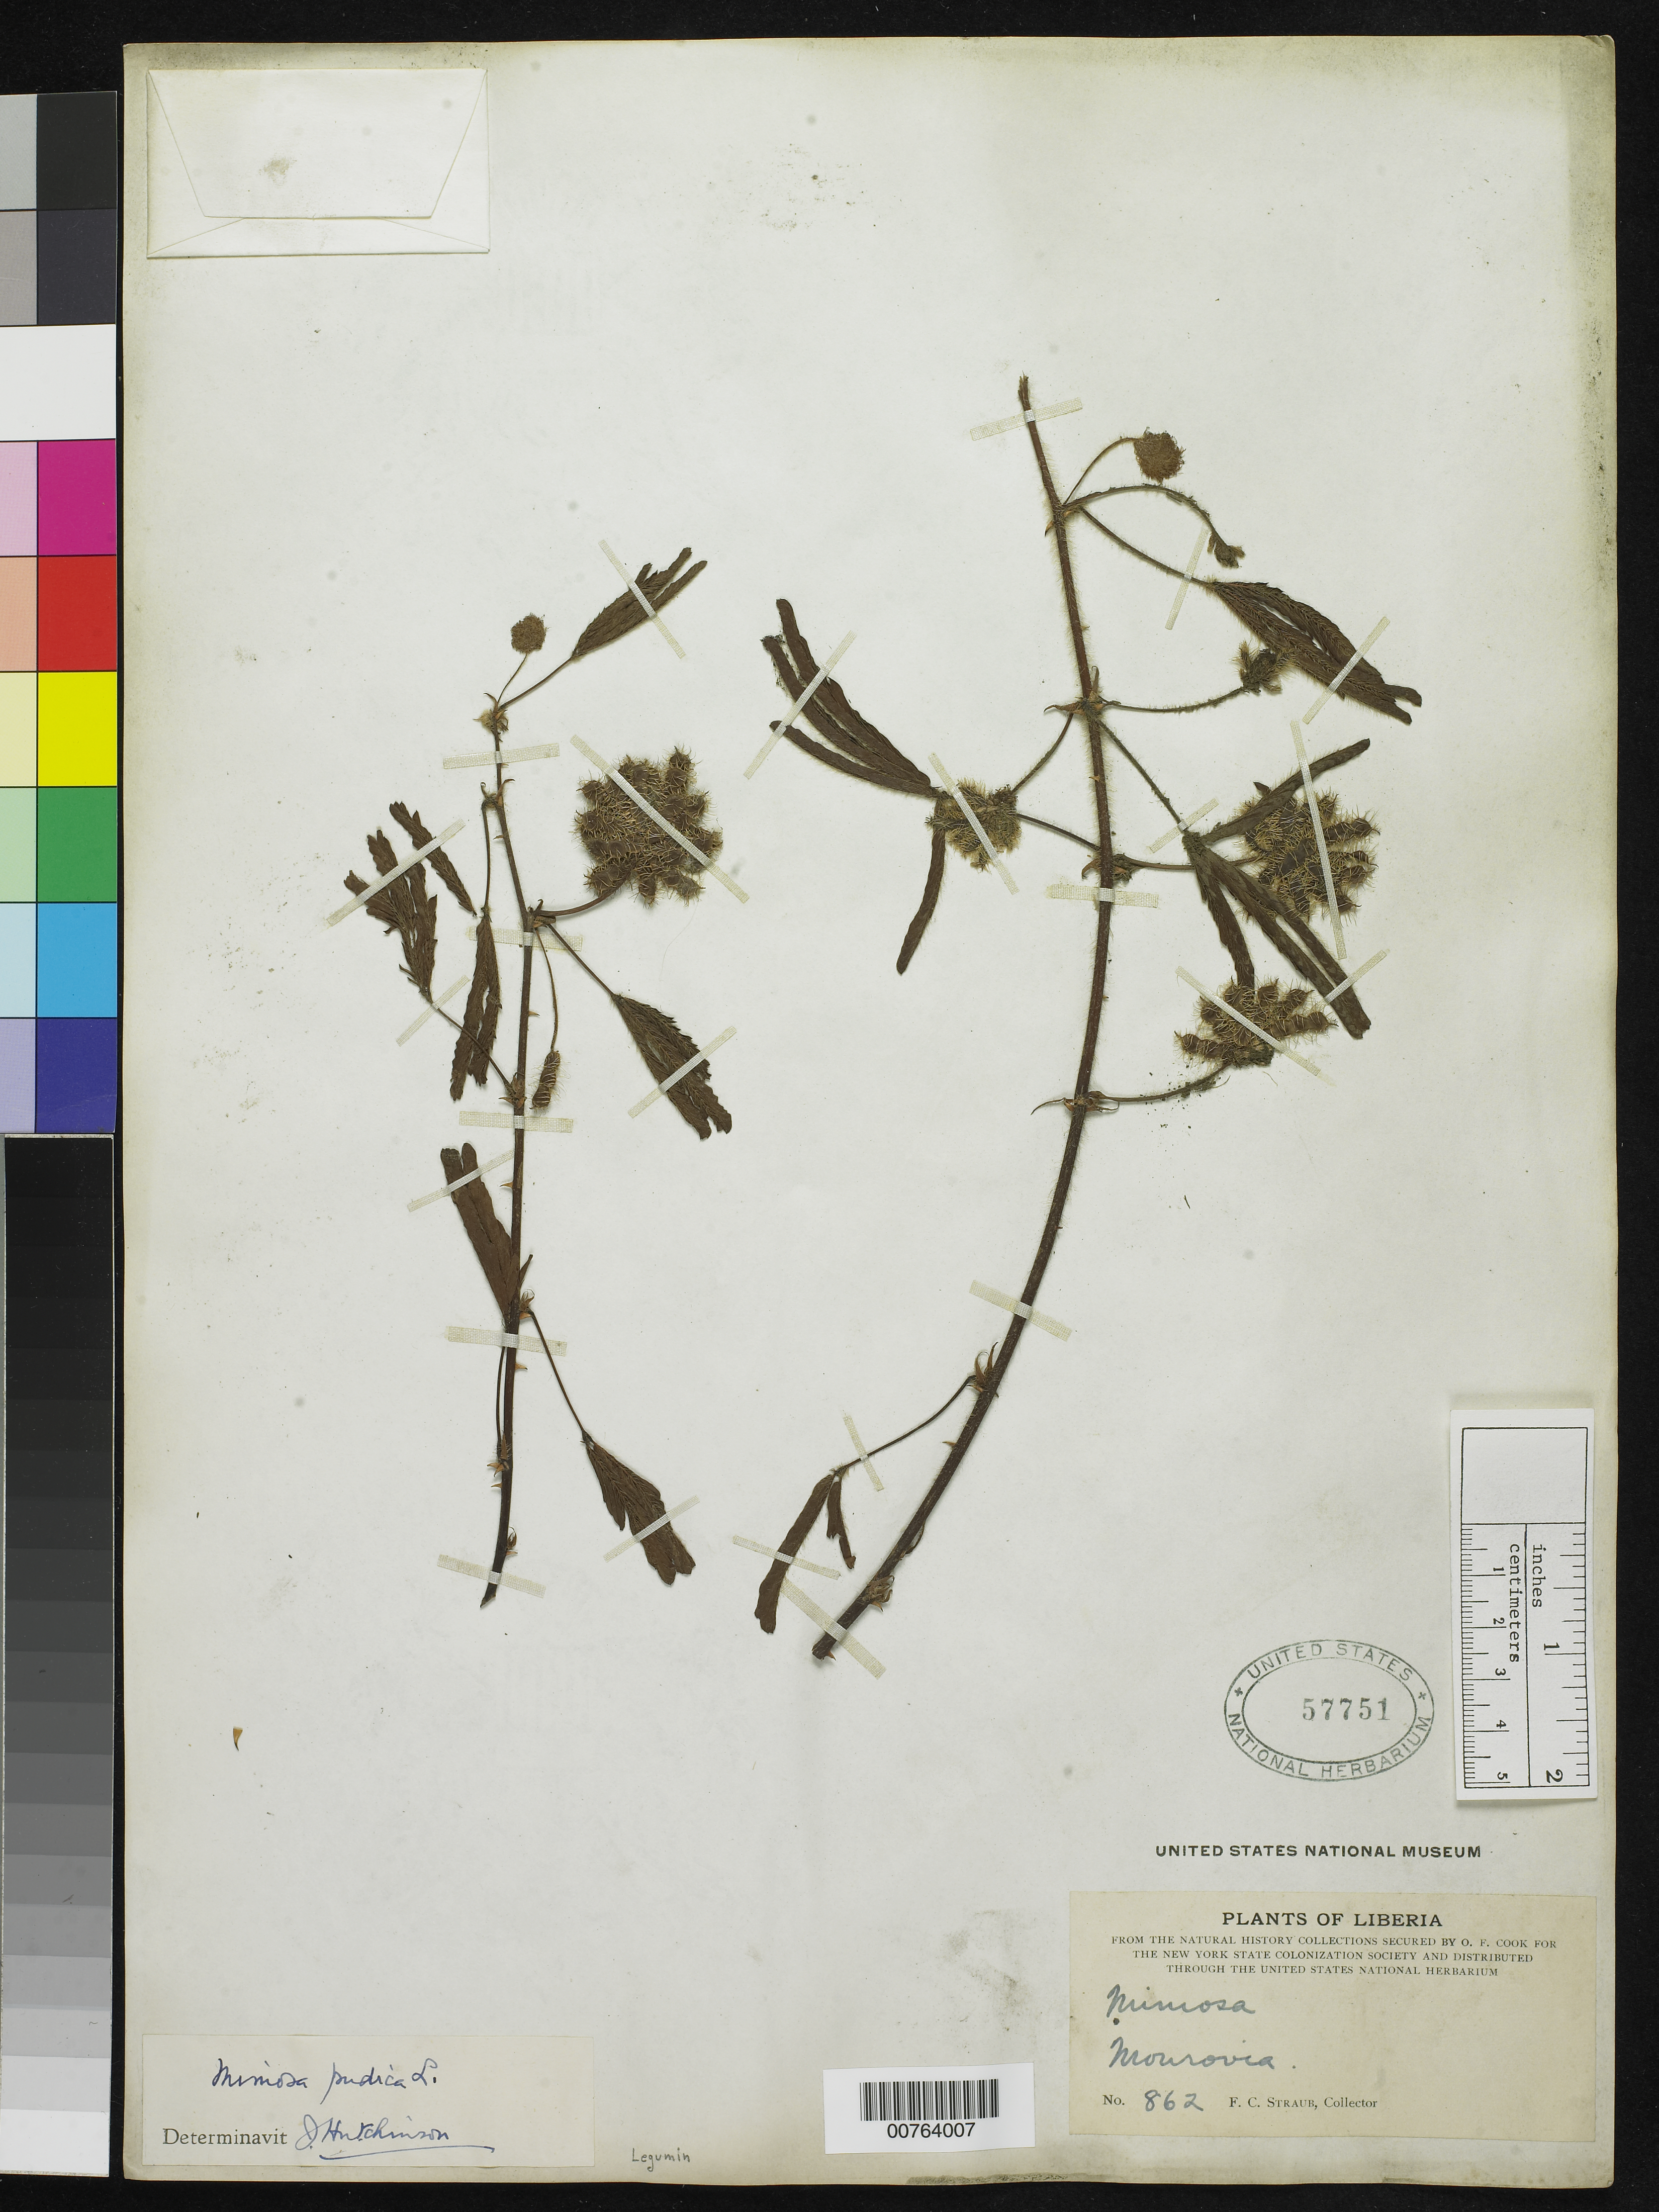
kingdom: Plantae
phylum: Tracheophyta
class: Magnoliopsida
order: Fabales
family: Fabaceae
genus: Mimosa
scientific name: Mimosa pudica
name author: L.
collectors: F. Straub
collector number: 862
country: Liberia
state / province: Montserrado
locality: Monrovia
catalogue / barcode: US 57751